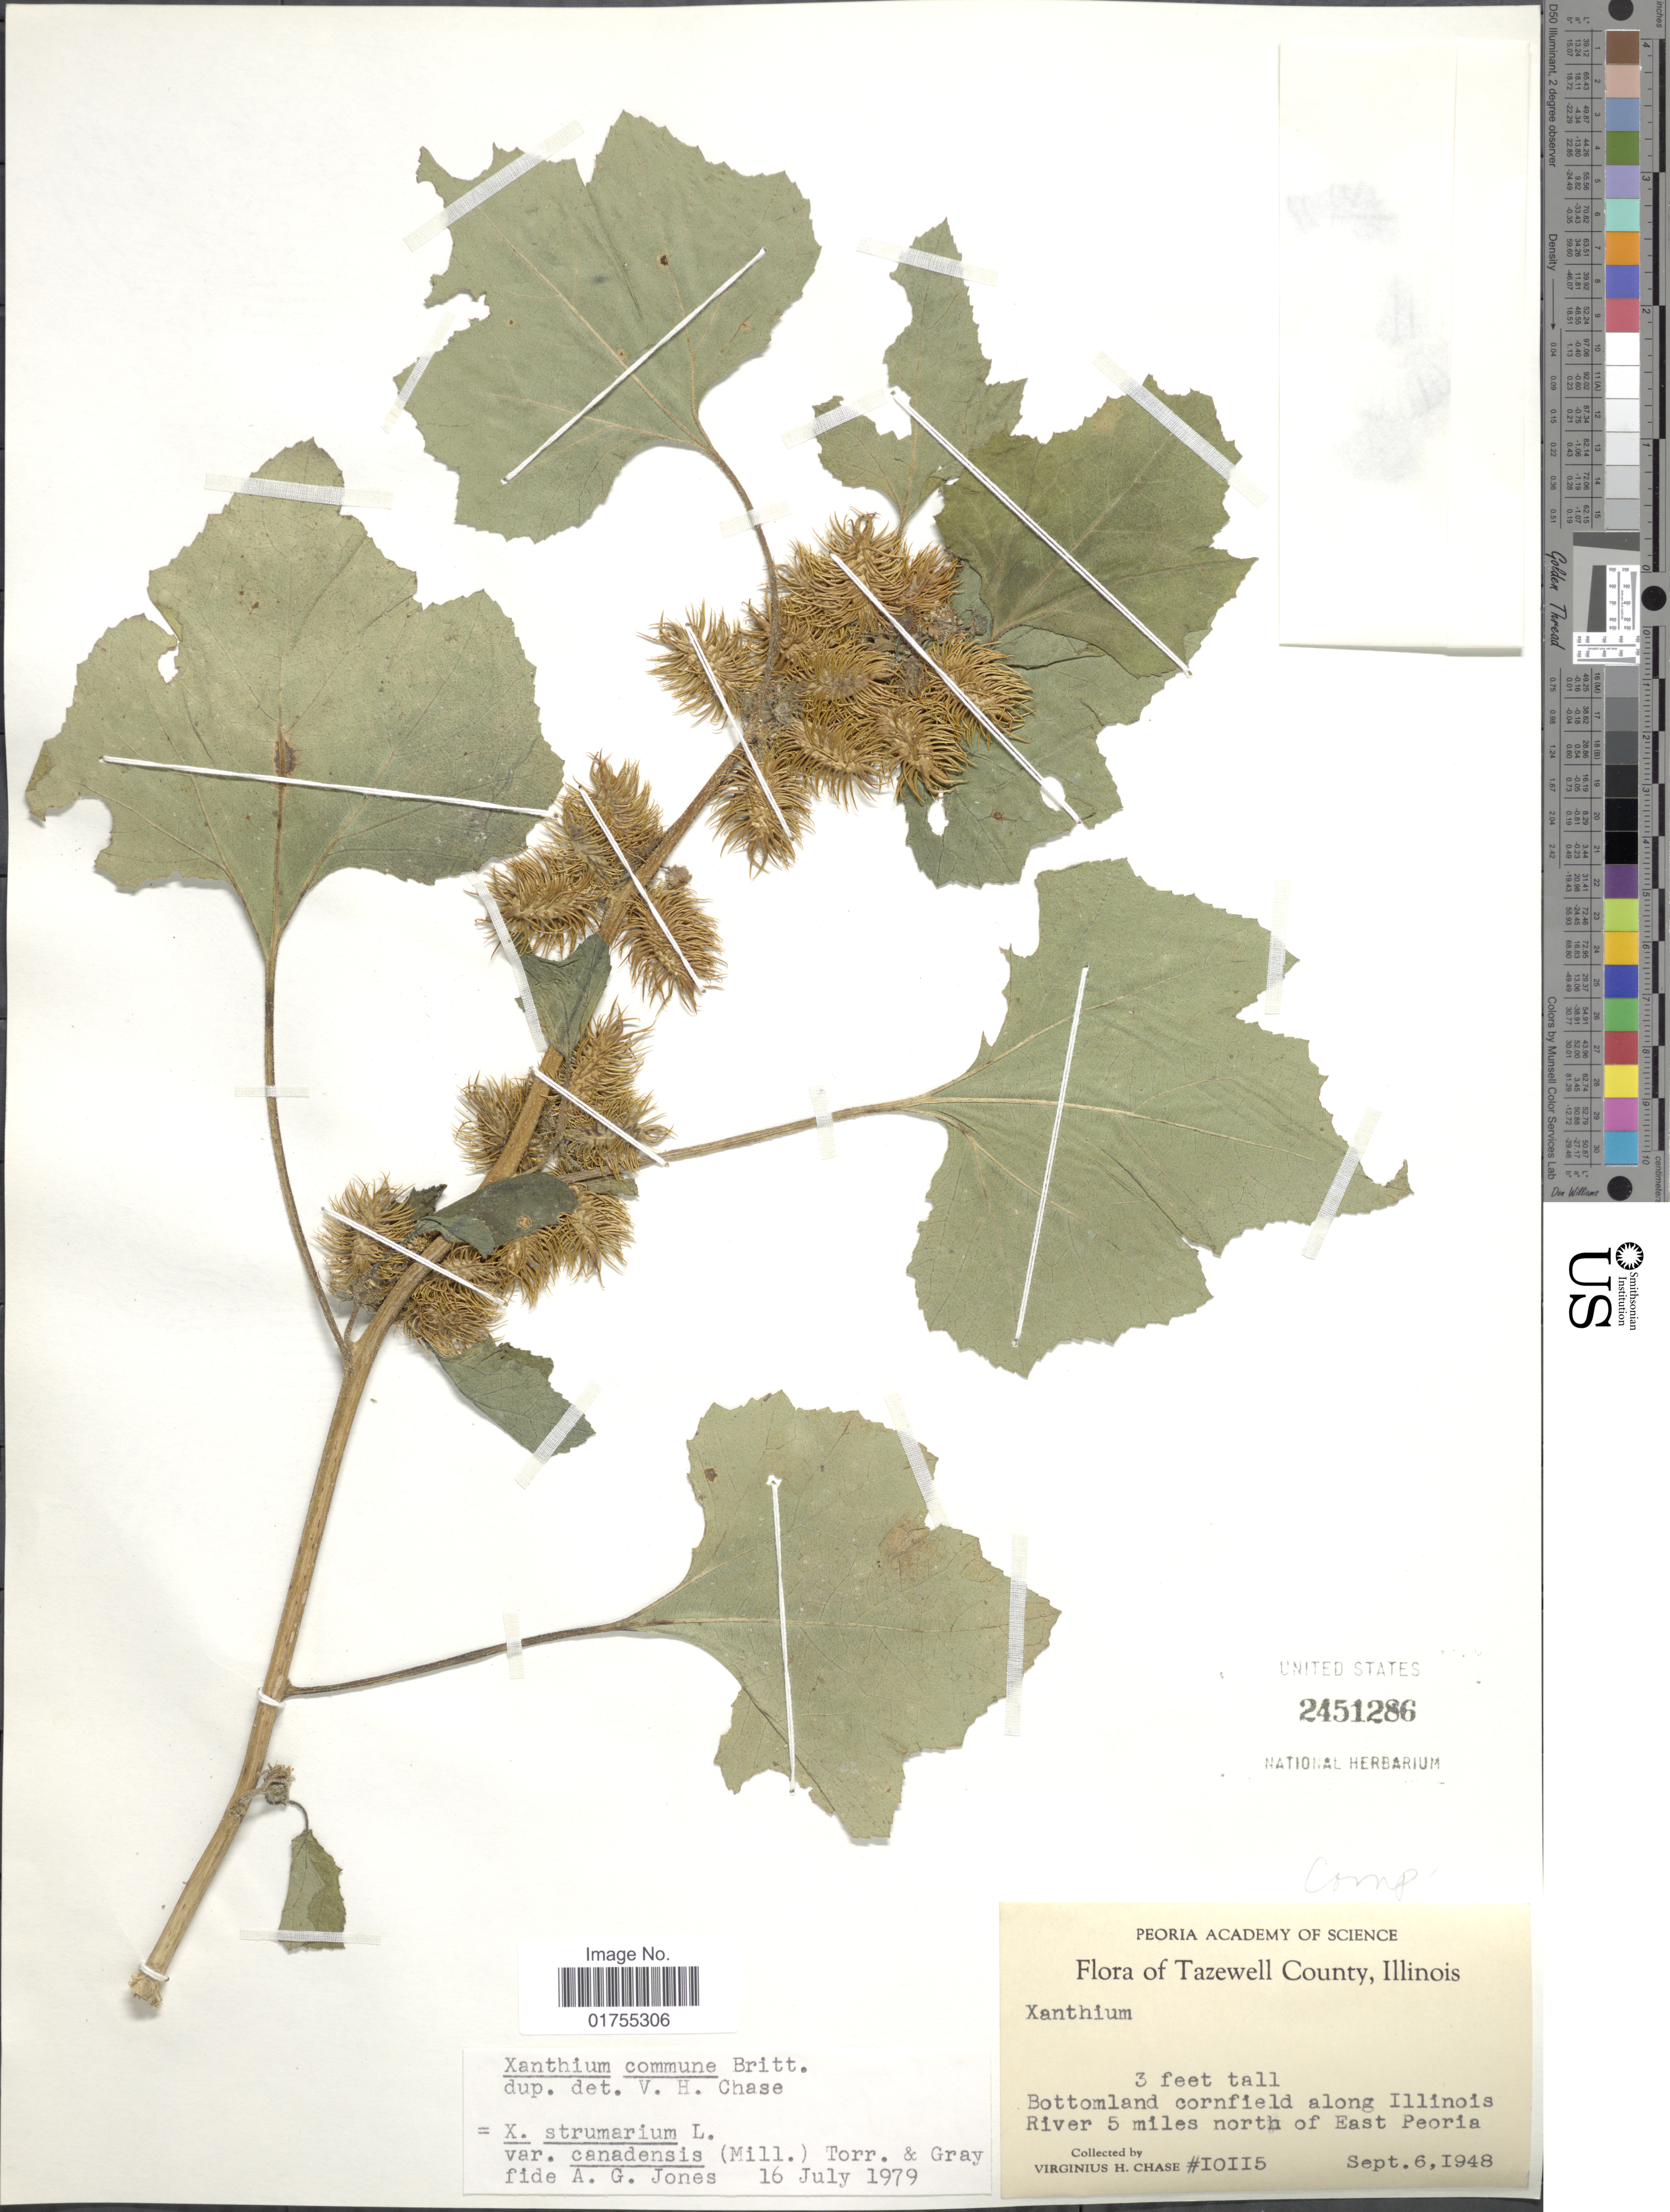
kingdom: Plantae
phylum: Tracheophyta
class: Magnoliopsida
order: Asterales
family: Asteraceae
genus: Xanthium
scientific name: Xanthium strumarium var. canadense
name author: (Mill.) Torr. & A. Gray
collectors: V. H. Chase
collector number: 10115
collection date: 1948-09-06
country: United States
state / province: Illinois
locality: Tazewell County, Bottomland cornfield along Illinois River 5 miles north of East Peoria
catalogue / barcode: US 2451286